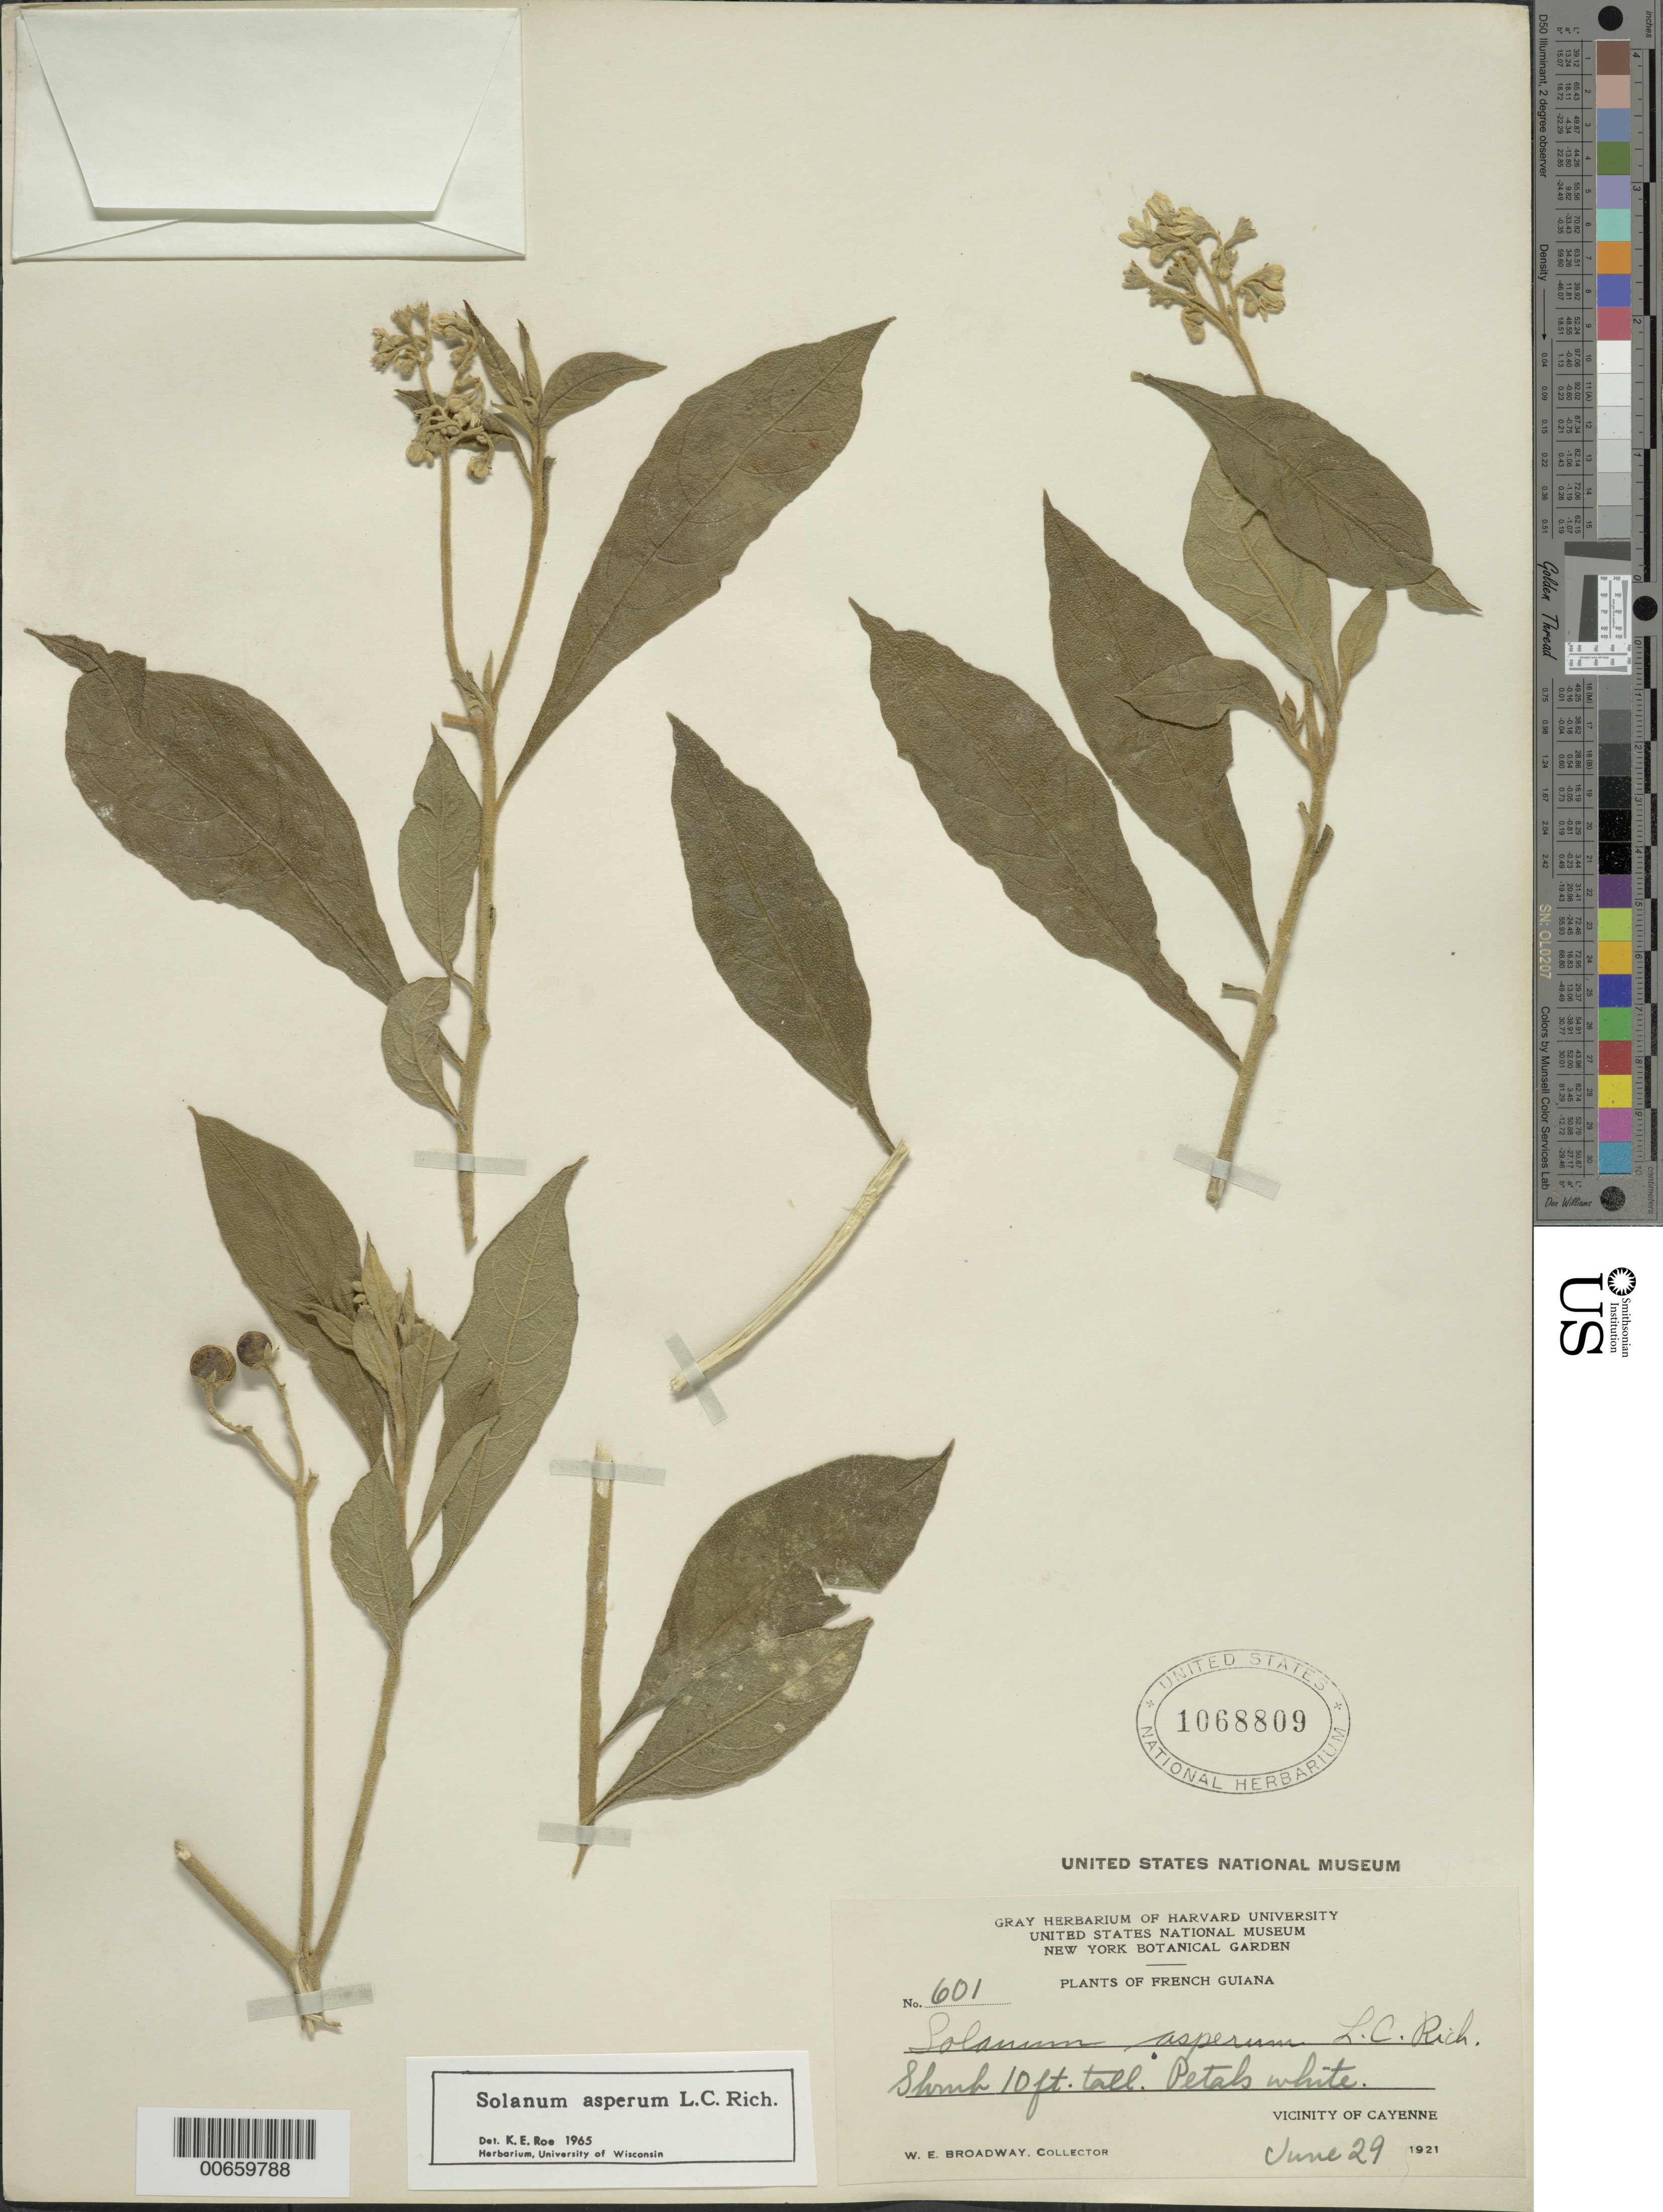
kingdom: Plantae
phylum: Tracheophyta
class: Magnoliopsida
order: Solanales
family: Solanaceae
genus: Solanum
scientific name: Solanum asperum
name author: Rich.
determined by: Roe, K. E.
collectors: W. E. Broadway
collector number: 601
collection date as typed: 6 Jun 1921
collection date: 1921-06-06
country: French Guiana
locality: Cayenne, vic.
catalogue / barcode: US 1068809